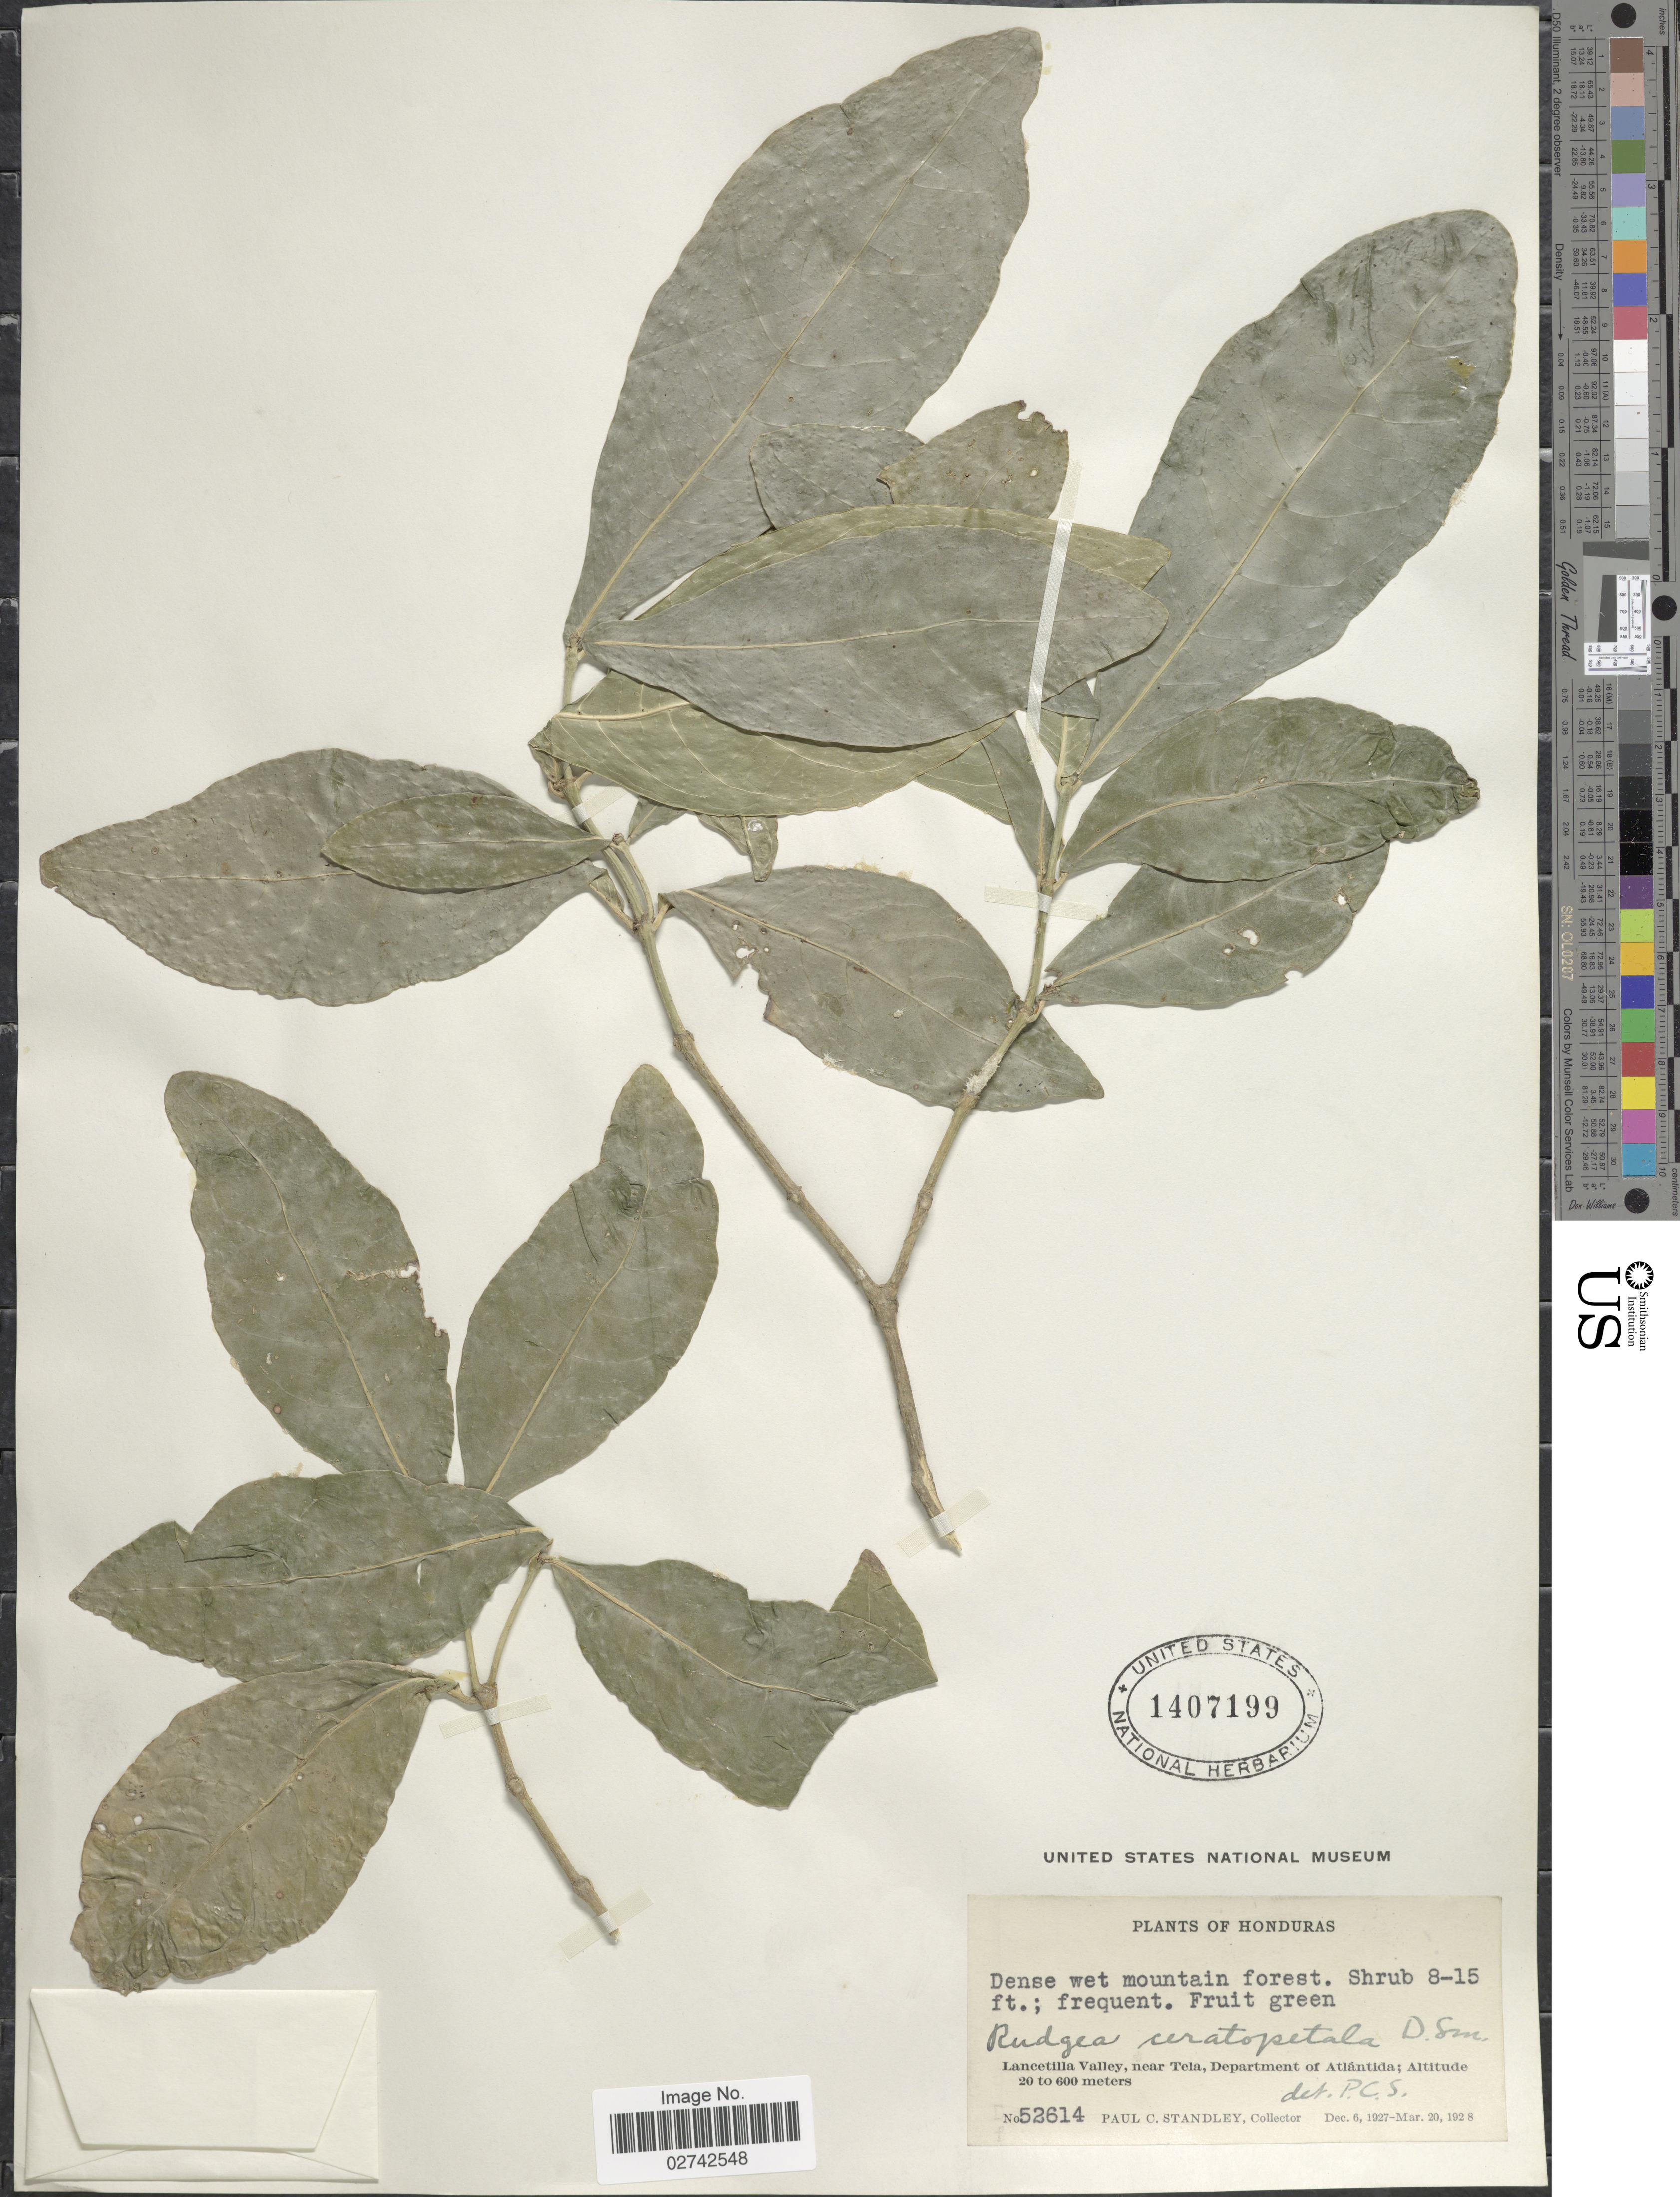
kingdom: Plantae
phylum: Tracheophyta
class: Magnoliopsida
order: Gentianales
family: Rubiaceae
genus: Rudgea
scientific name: Rudgea ceratopetala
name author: Donn. Sm.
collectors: P. C. Standley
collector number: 52614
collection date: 1927-12-06/1928-03-20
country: Honduras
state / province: Atlántida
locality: Lancetilla Valley, near Tela, Department of Atlantida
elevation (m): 20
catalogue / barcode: US 1407199